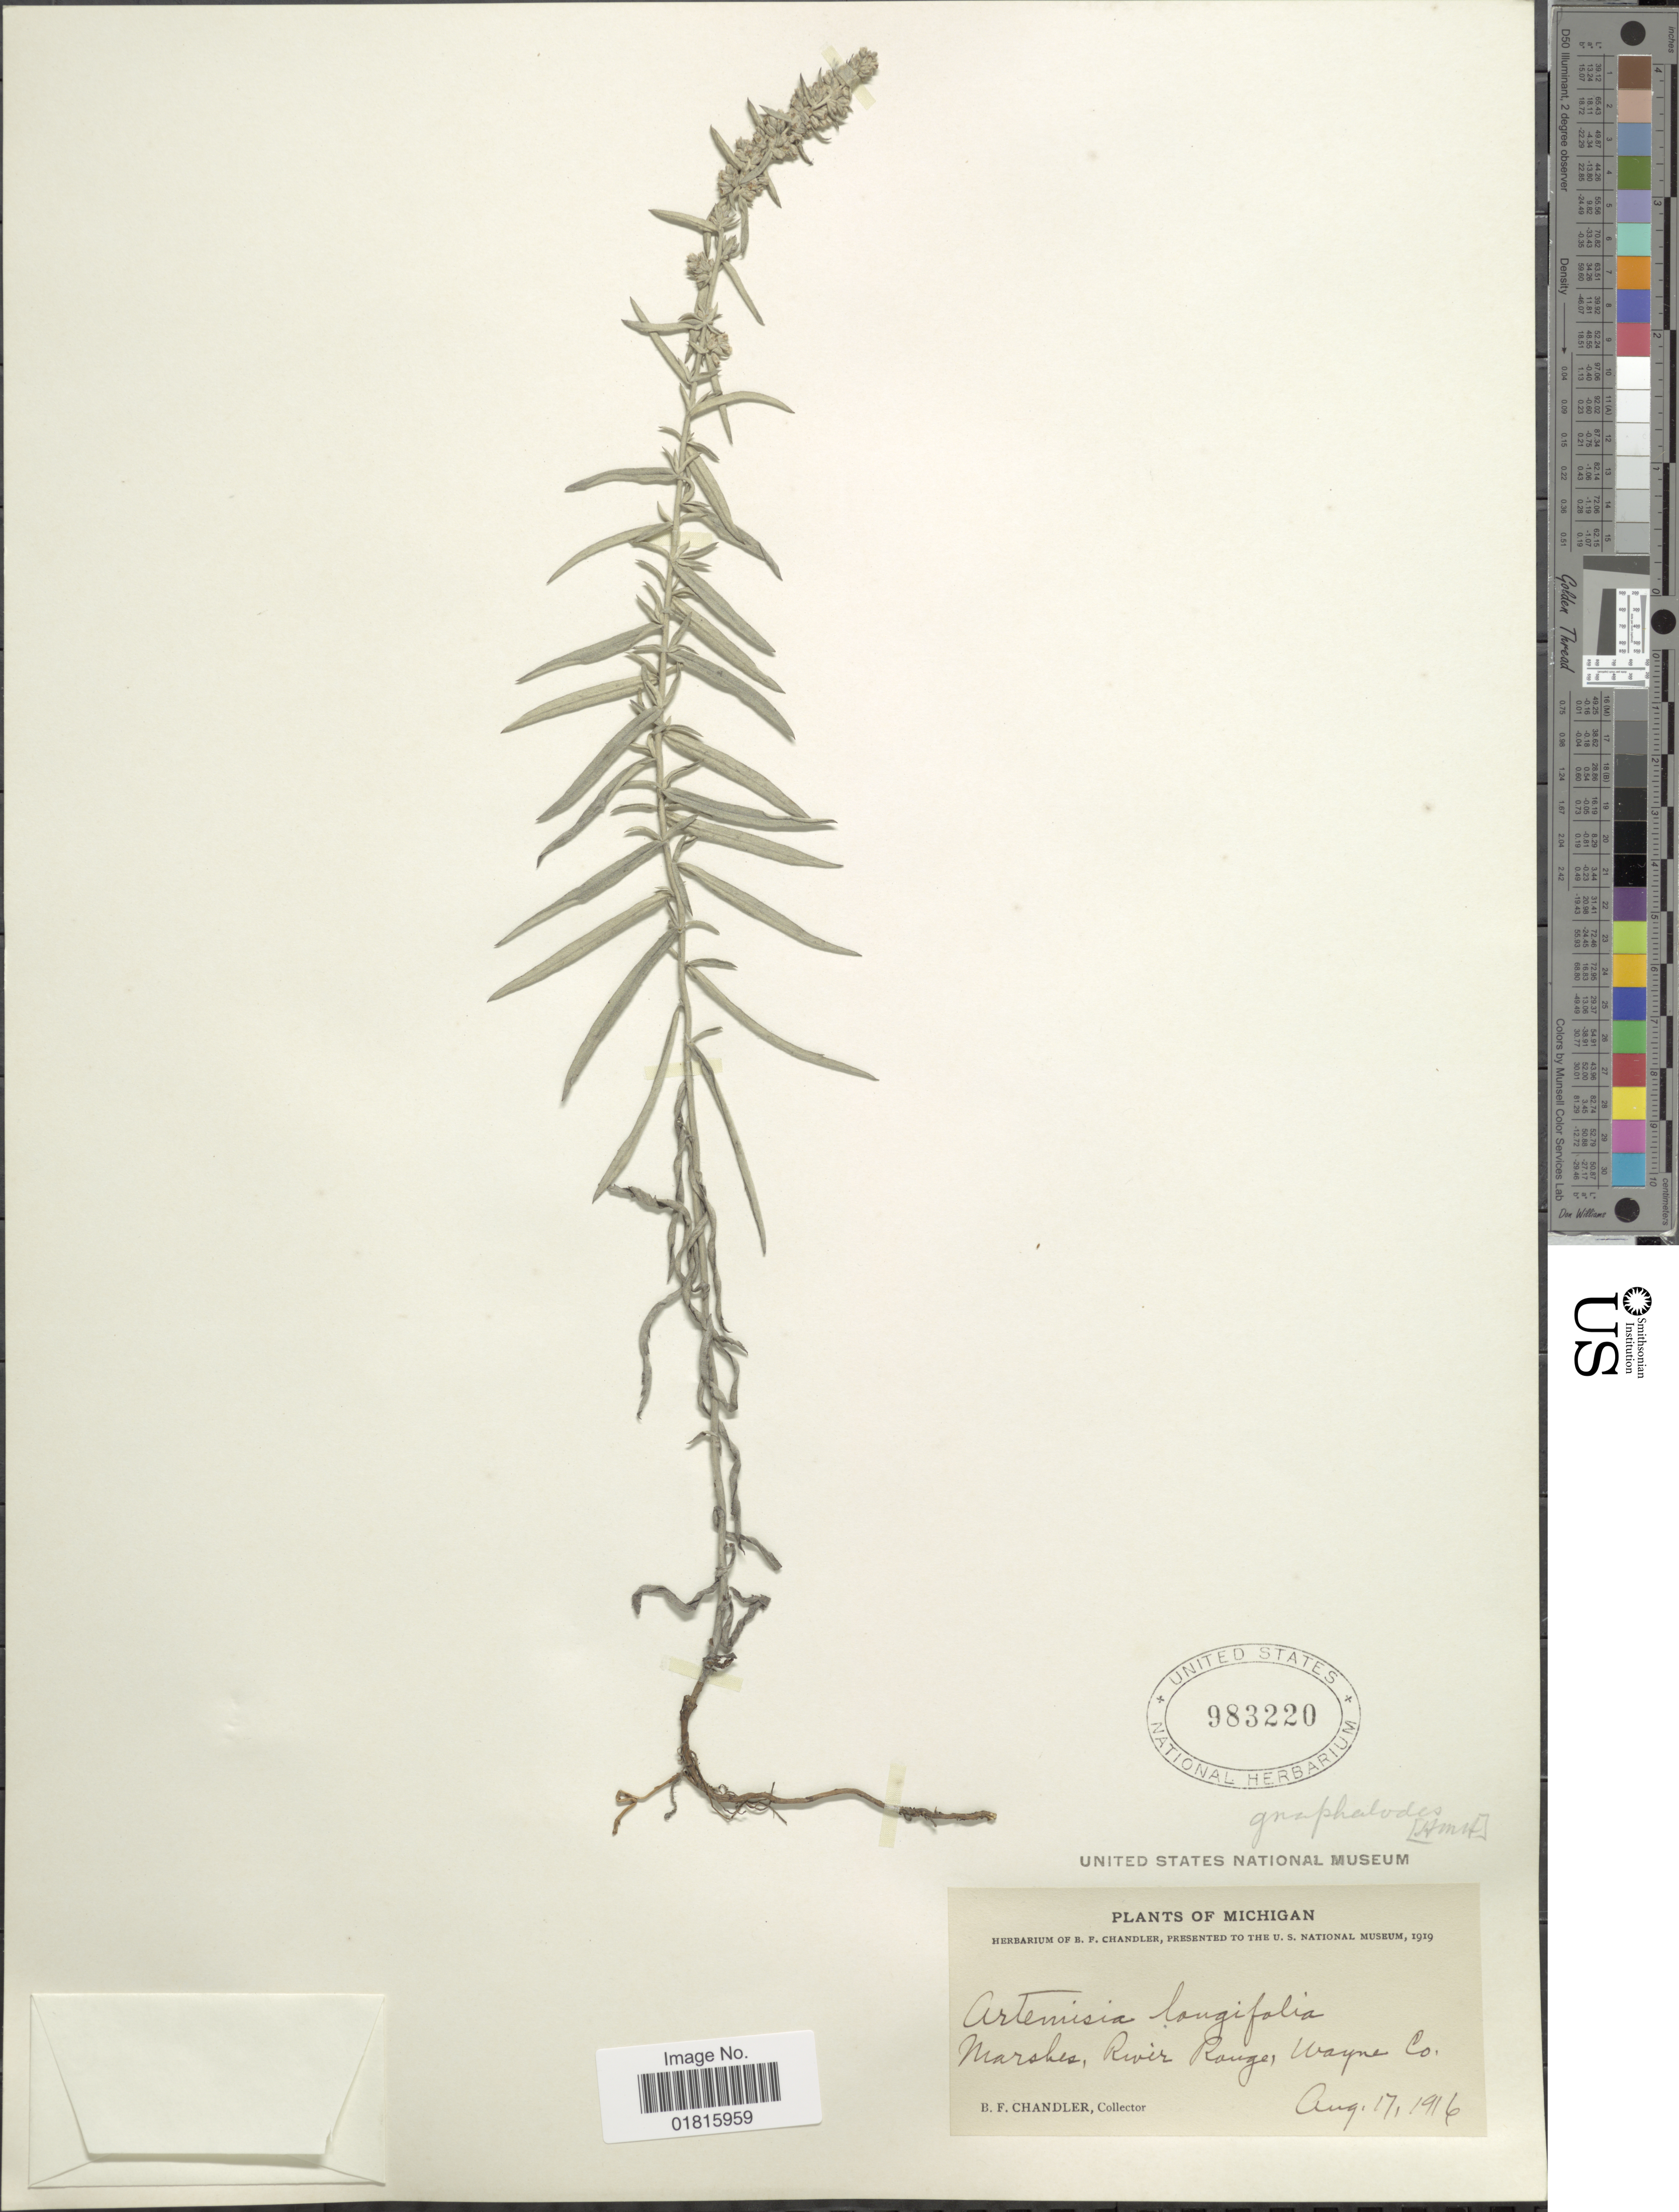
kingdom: Plantae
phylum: Tracheophyta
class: Magnoliopsida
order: Asterales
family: Asteraceae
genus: Artemisia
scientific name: Artemisia longifolia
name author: Nutt.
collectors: B. F. Chandler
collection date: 1916-08-17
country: United States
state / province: Michigan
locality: Marshes, River Range, Wayne Co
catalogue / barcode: US 983220